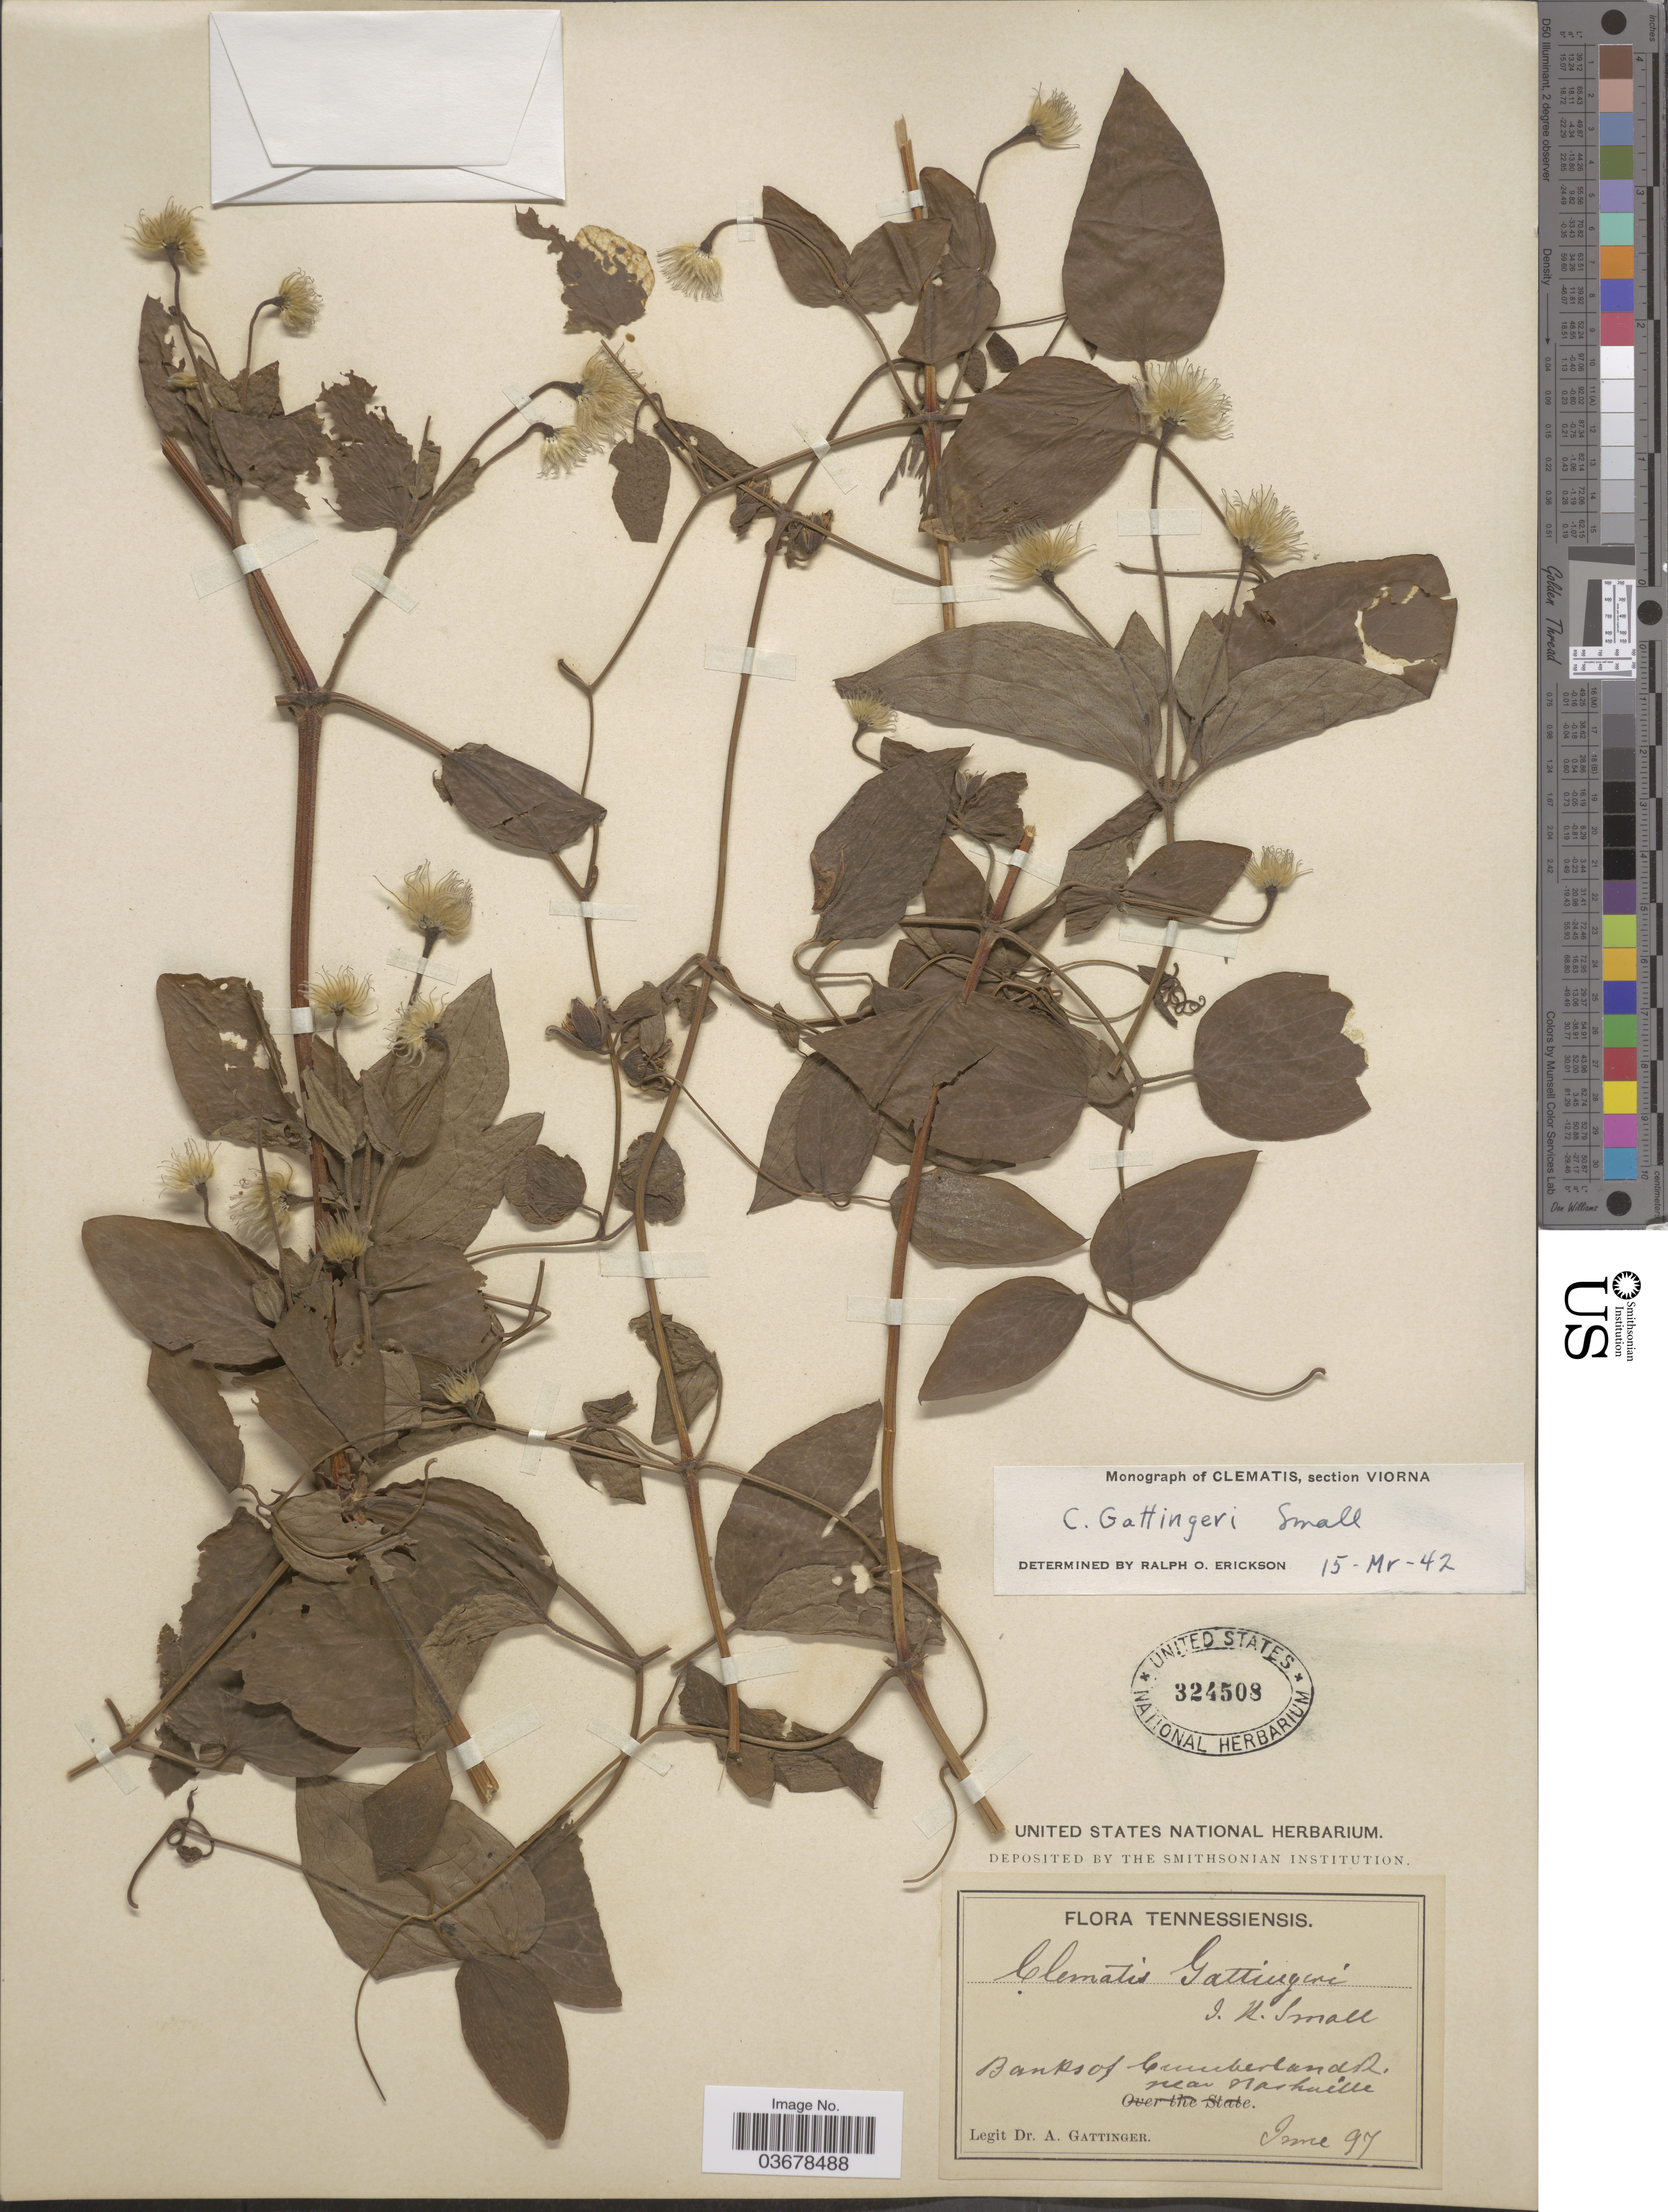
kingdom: Plantae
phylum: Tracheophyta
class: Magnoliopsida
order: Ranunculales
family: Ranunculaceae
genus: Clematis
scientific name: Clematis viorna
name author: L.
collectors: A. Gattinger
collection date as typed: Transcribed d/m/y: /6/97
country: United States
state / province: Tennessee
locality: Banks of Cumberland R near Nashville.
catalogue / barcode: US 324508